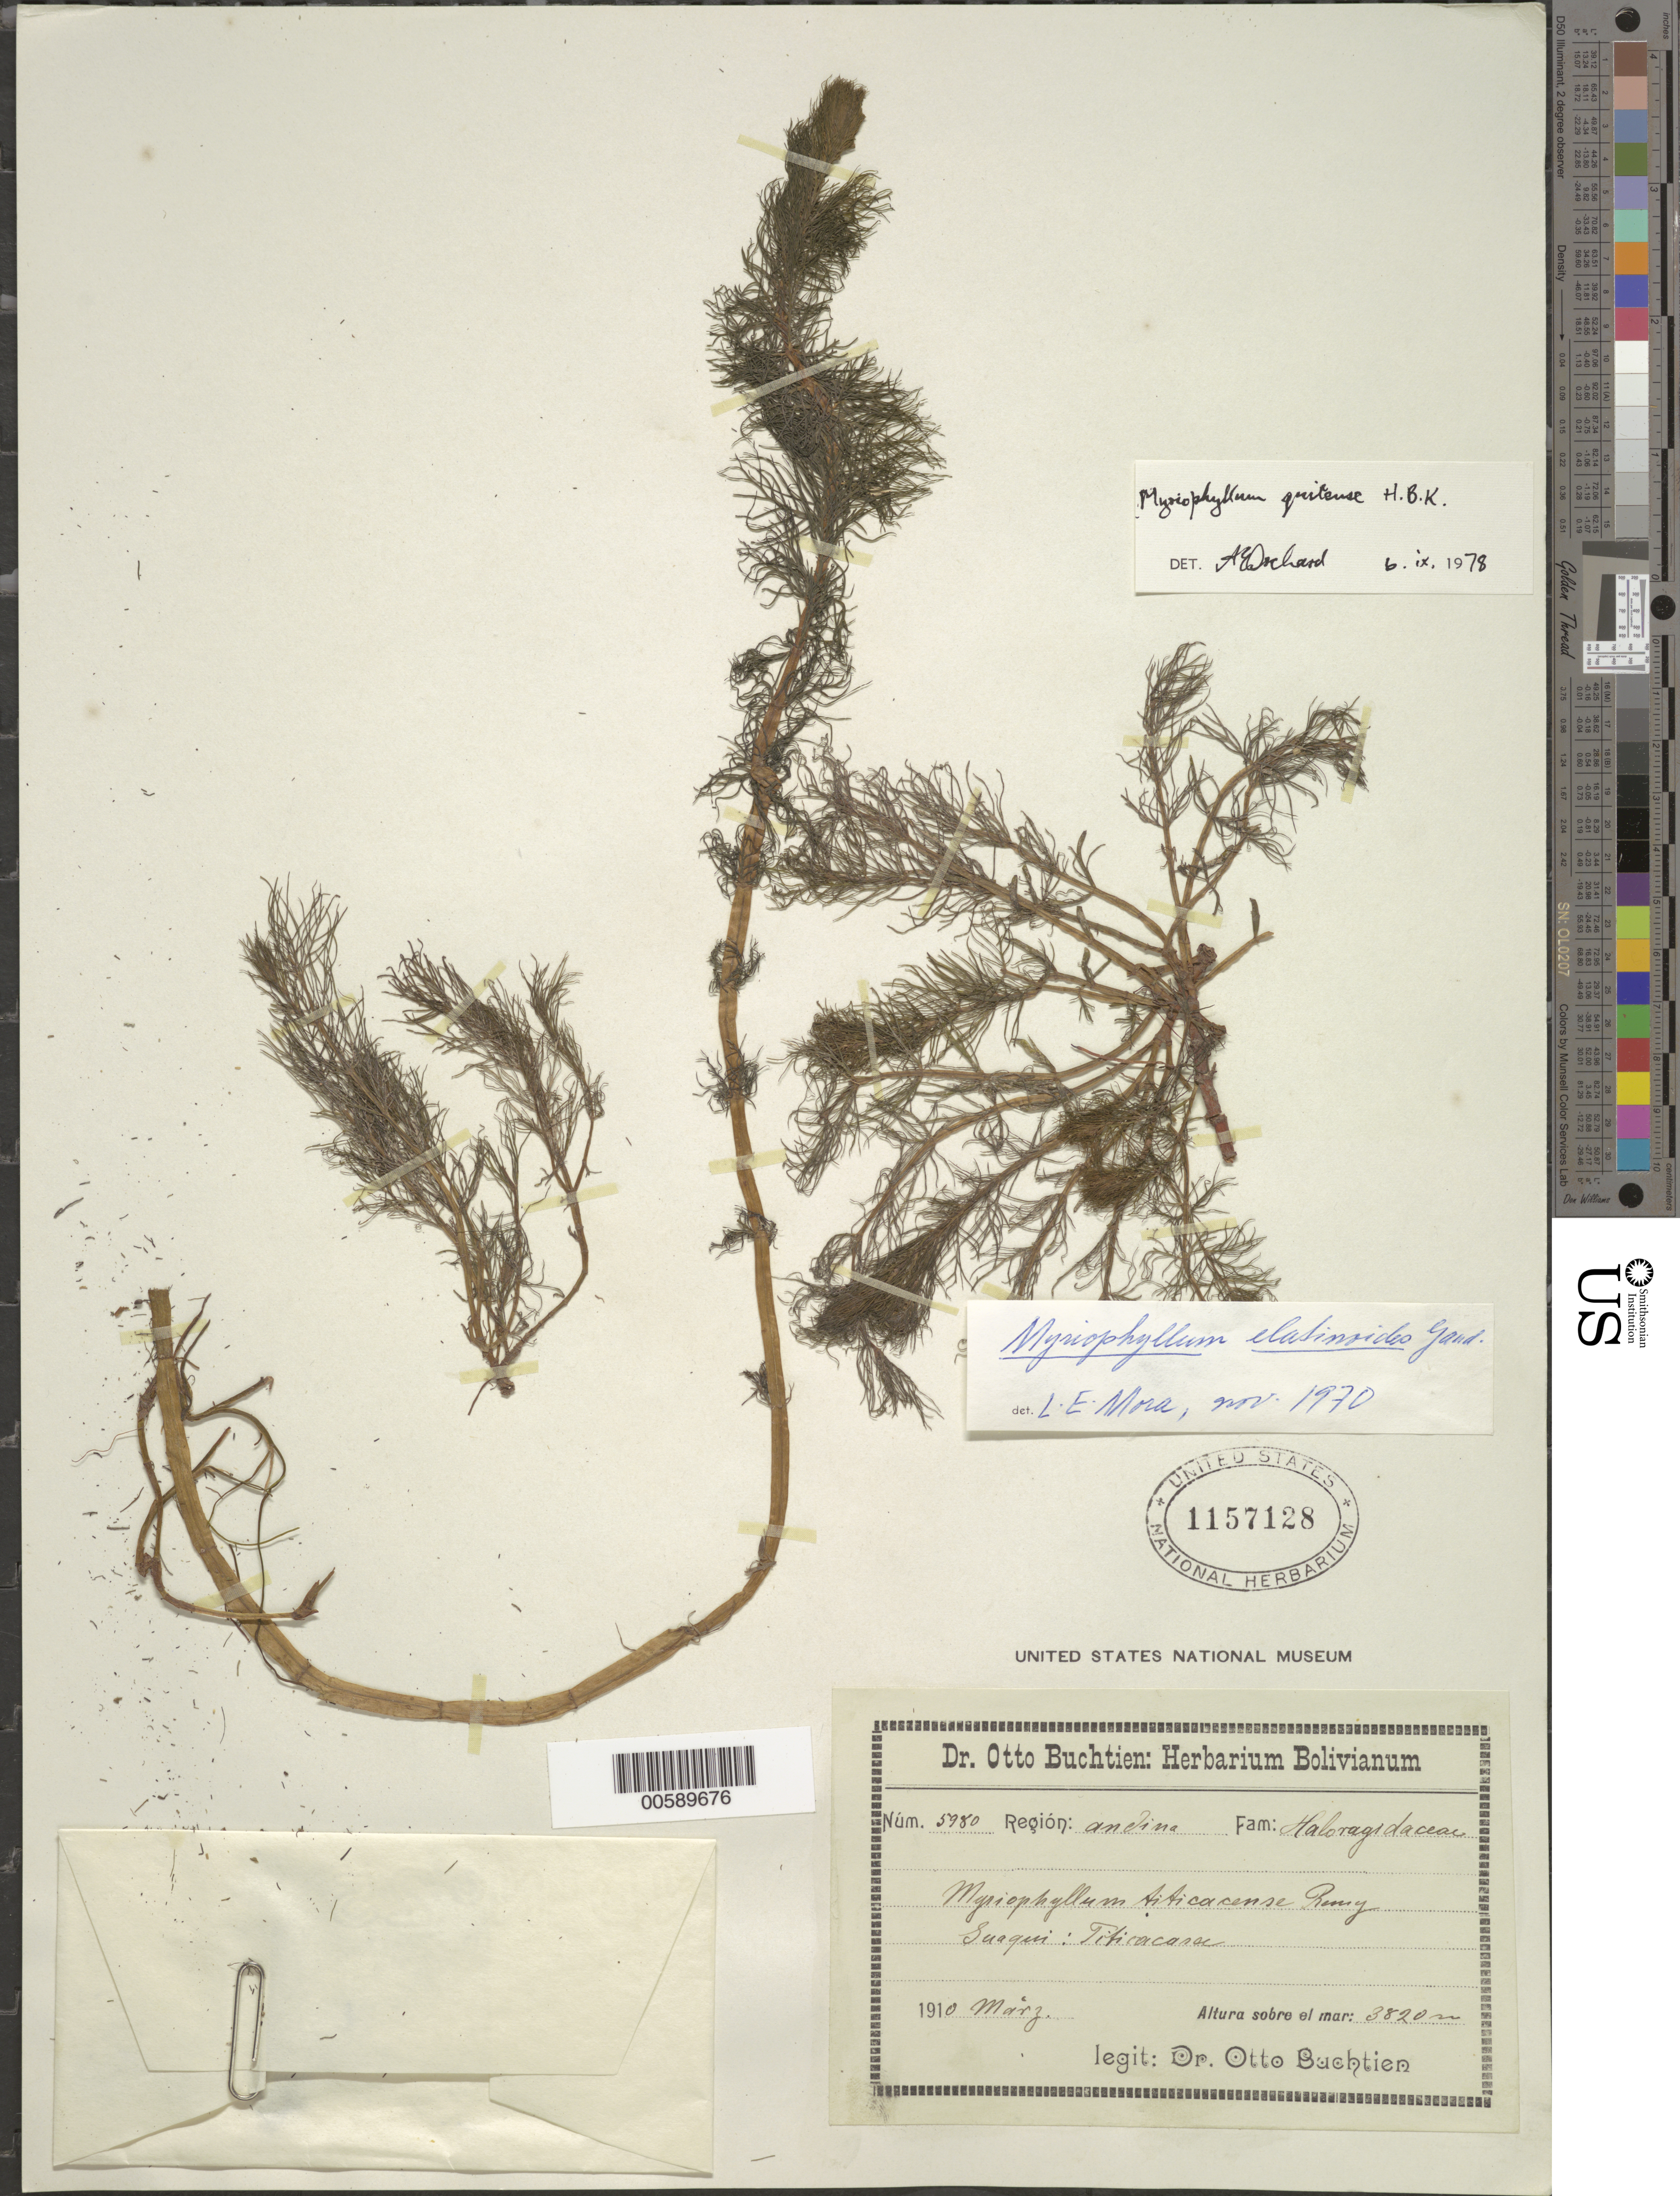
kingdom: Plantae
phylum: Tracheophyta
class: Magnoliopsida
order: Saxifragales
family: Haloragaceae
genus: Myriophyllum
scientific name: Myriophyllum quitense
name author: Kunth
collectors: O. Buchtien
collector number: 5980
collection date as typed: Mar 1910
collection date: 1910-03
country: Bolivia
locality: Guaqui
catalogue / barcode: US 1157128